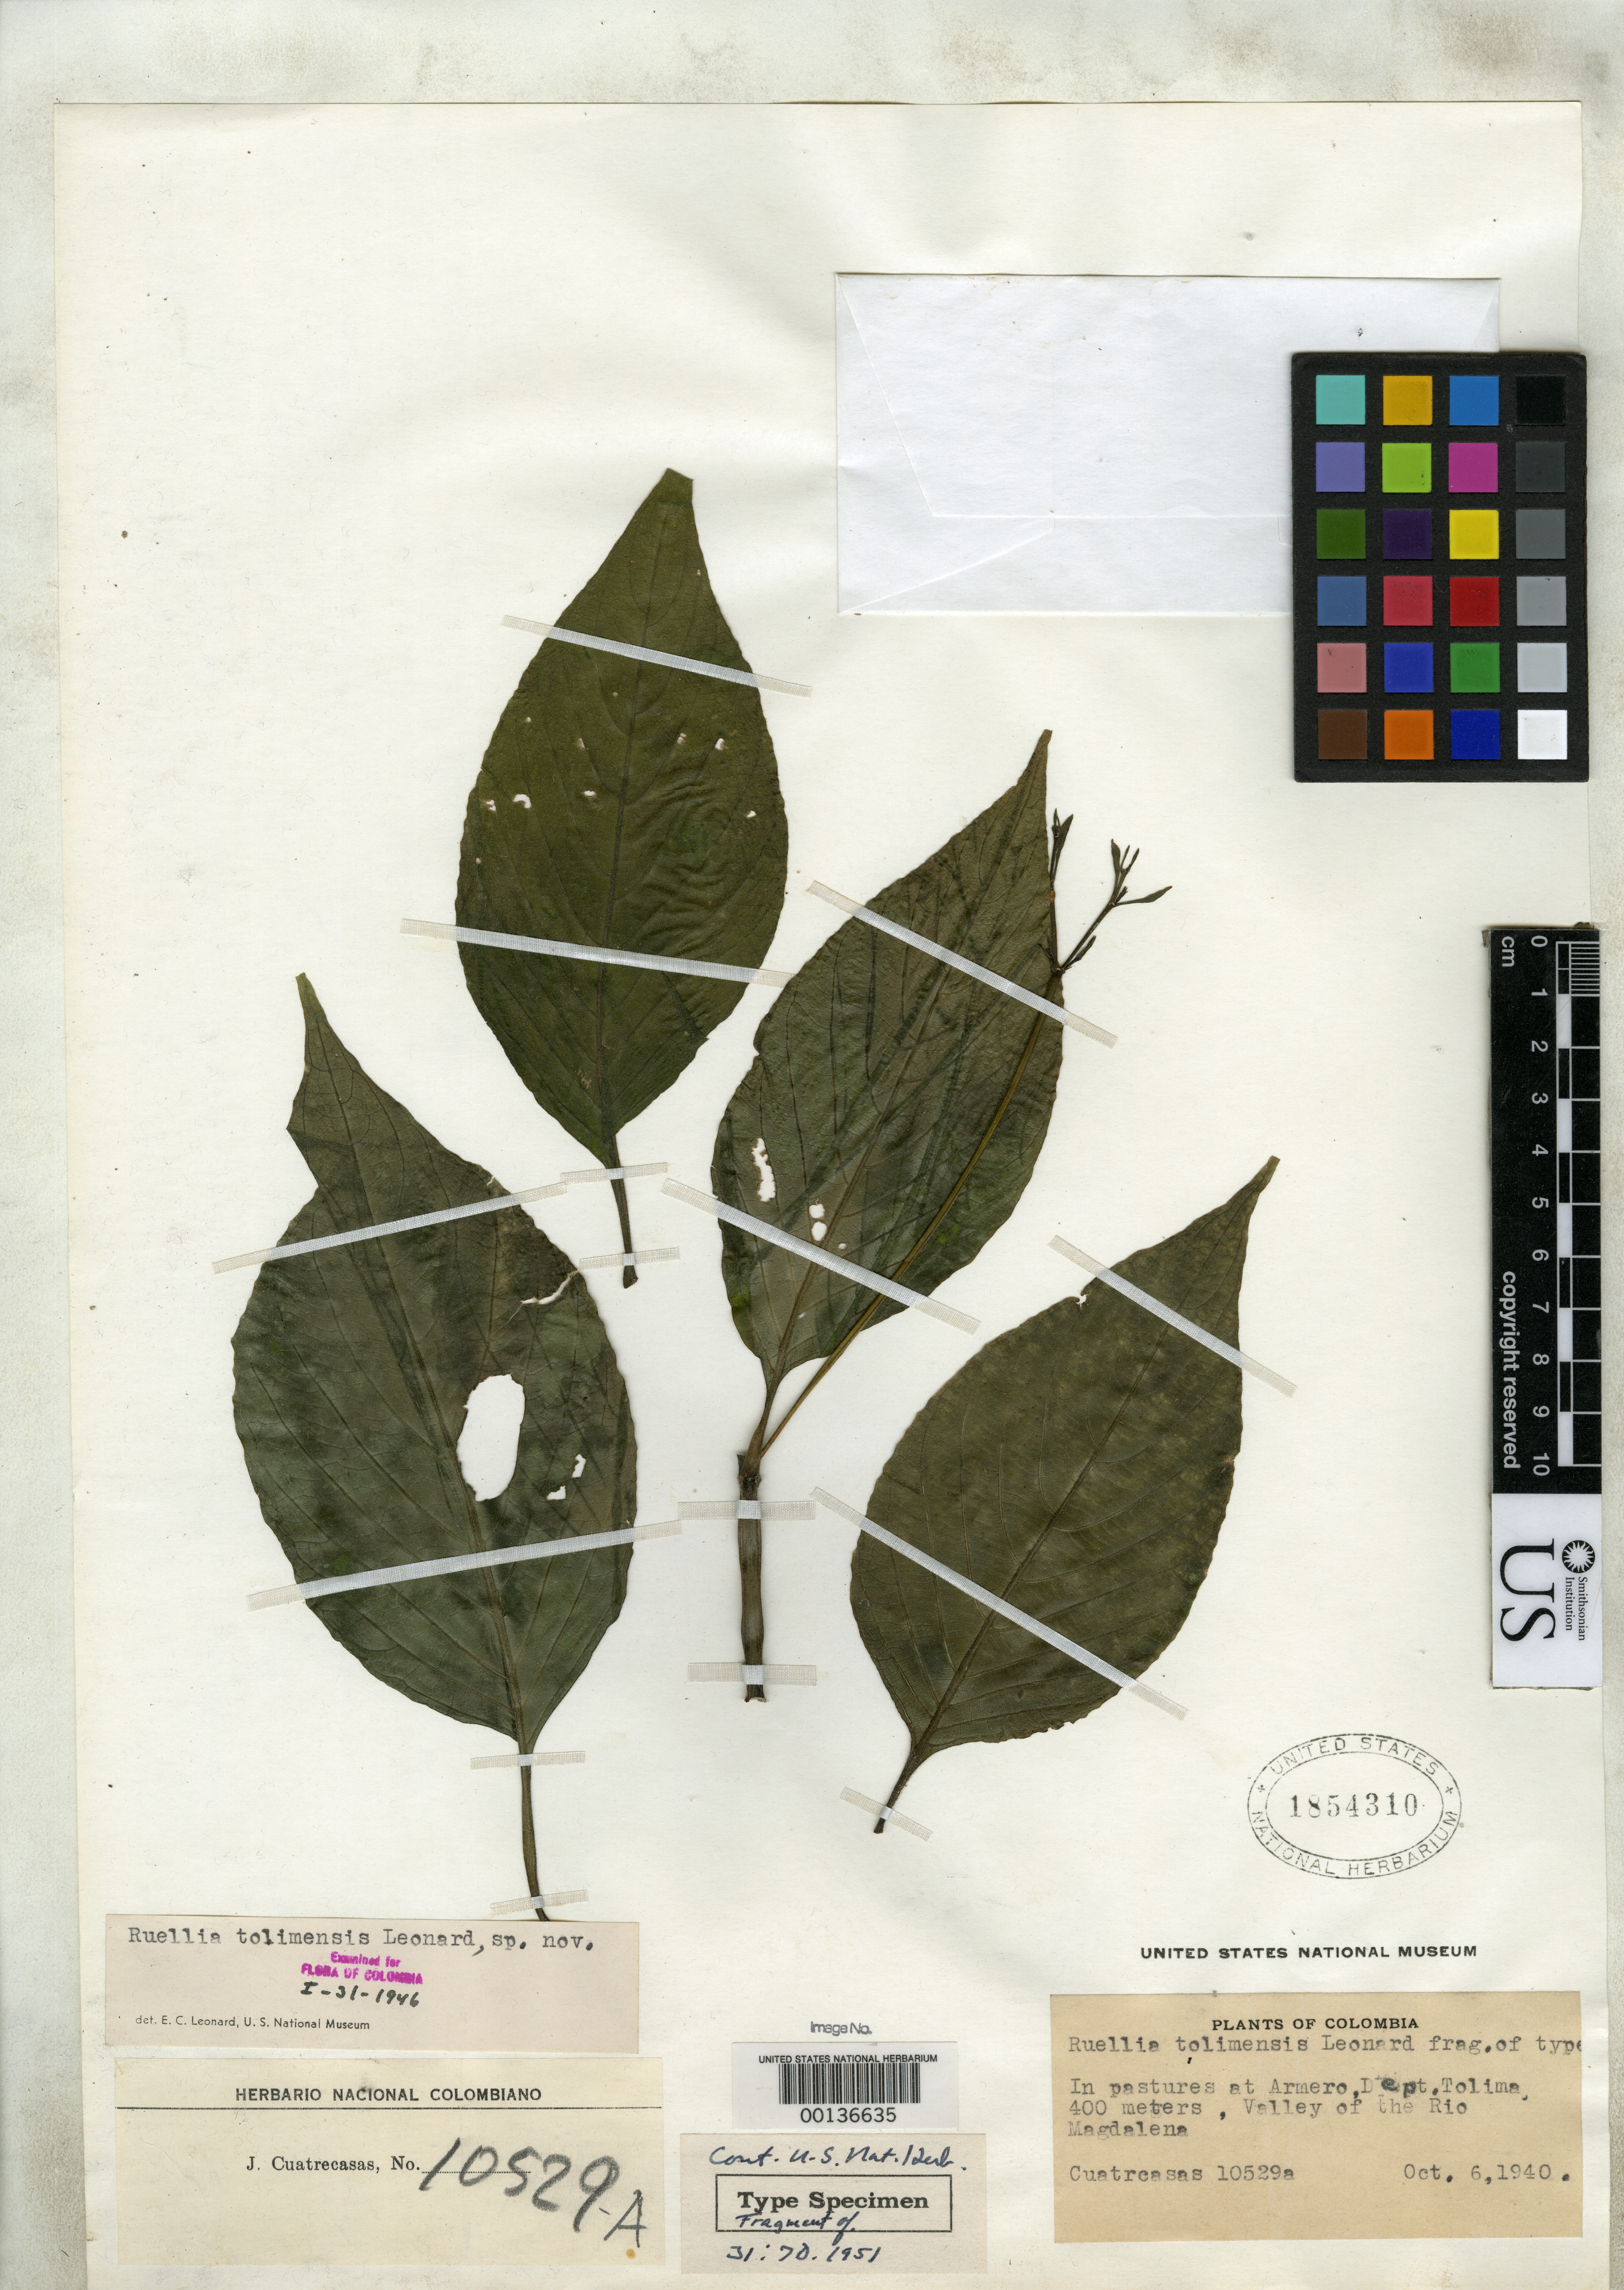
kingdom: Plantae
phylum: Tracheophyta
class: Magnoliopsida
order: Lamiales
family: Acanthaceae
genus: Ruellia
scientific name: Ruellia tolimensis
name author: Leonard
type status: Isotype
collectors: J. Cuatrecasas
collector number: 10529 a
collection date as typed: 06 Oct 1940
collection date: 1940-10-06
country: Colombia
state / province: Tolima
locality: Armero, in Magdalena Valley.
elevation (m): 400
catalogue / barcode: US 1854310